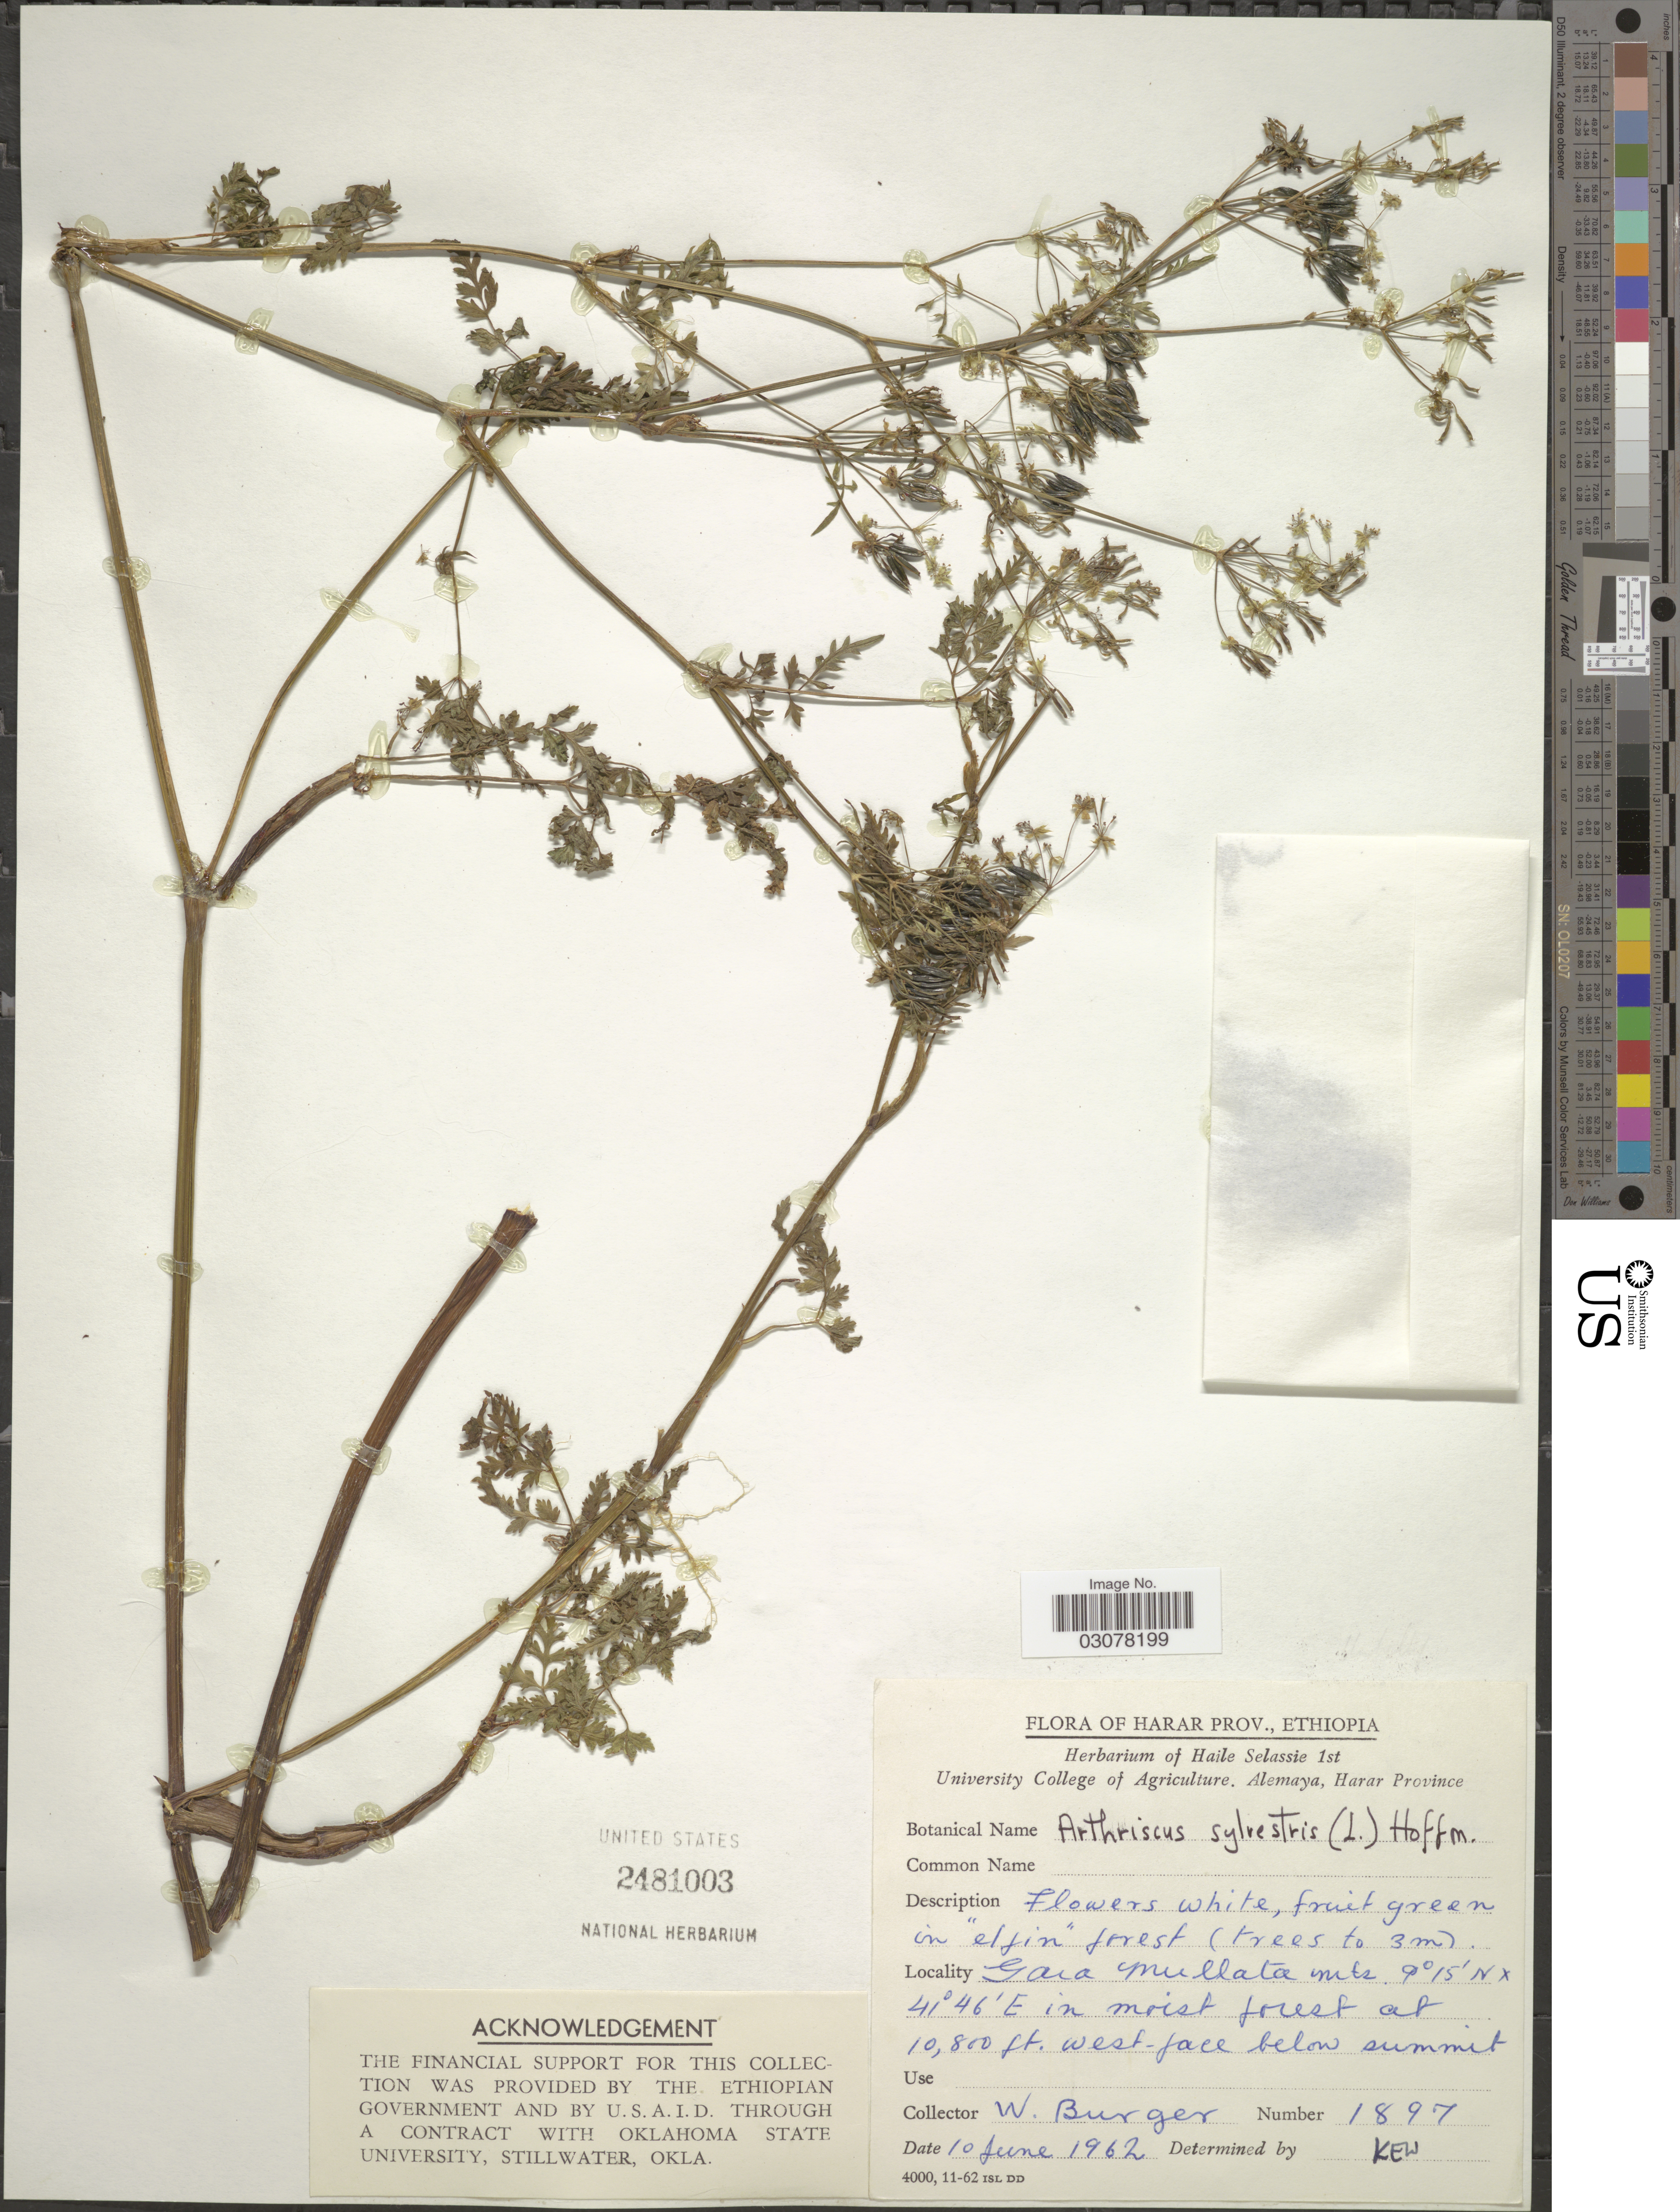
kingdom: Plantae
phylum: Tracheophyta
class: Magnoliopsida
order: Apiales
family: Apiaceae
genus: Anthriscus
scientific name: Anthriscus sylvestris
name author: (L.) Hoffm.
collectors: W. Burger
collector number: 1897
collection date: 1962-06-10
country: Ethiopia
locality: Harar Prov. Gara Mullata Mts.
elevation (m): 3292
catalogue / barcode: US 2481003